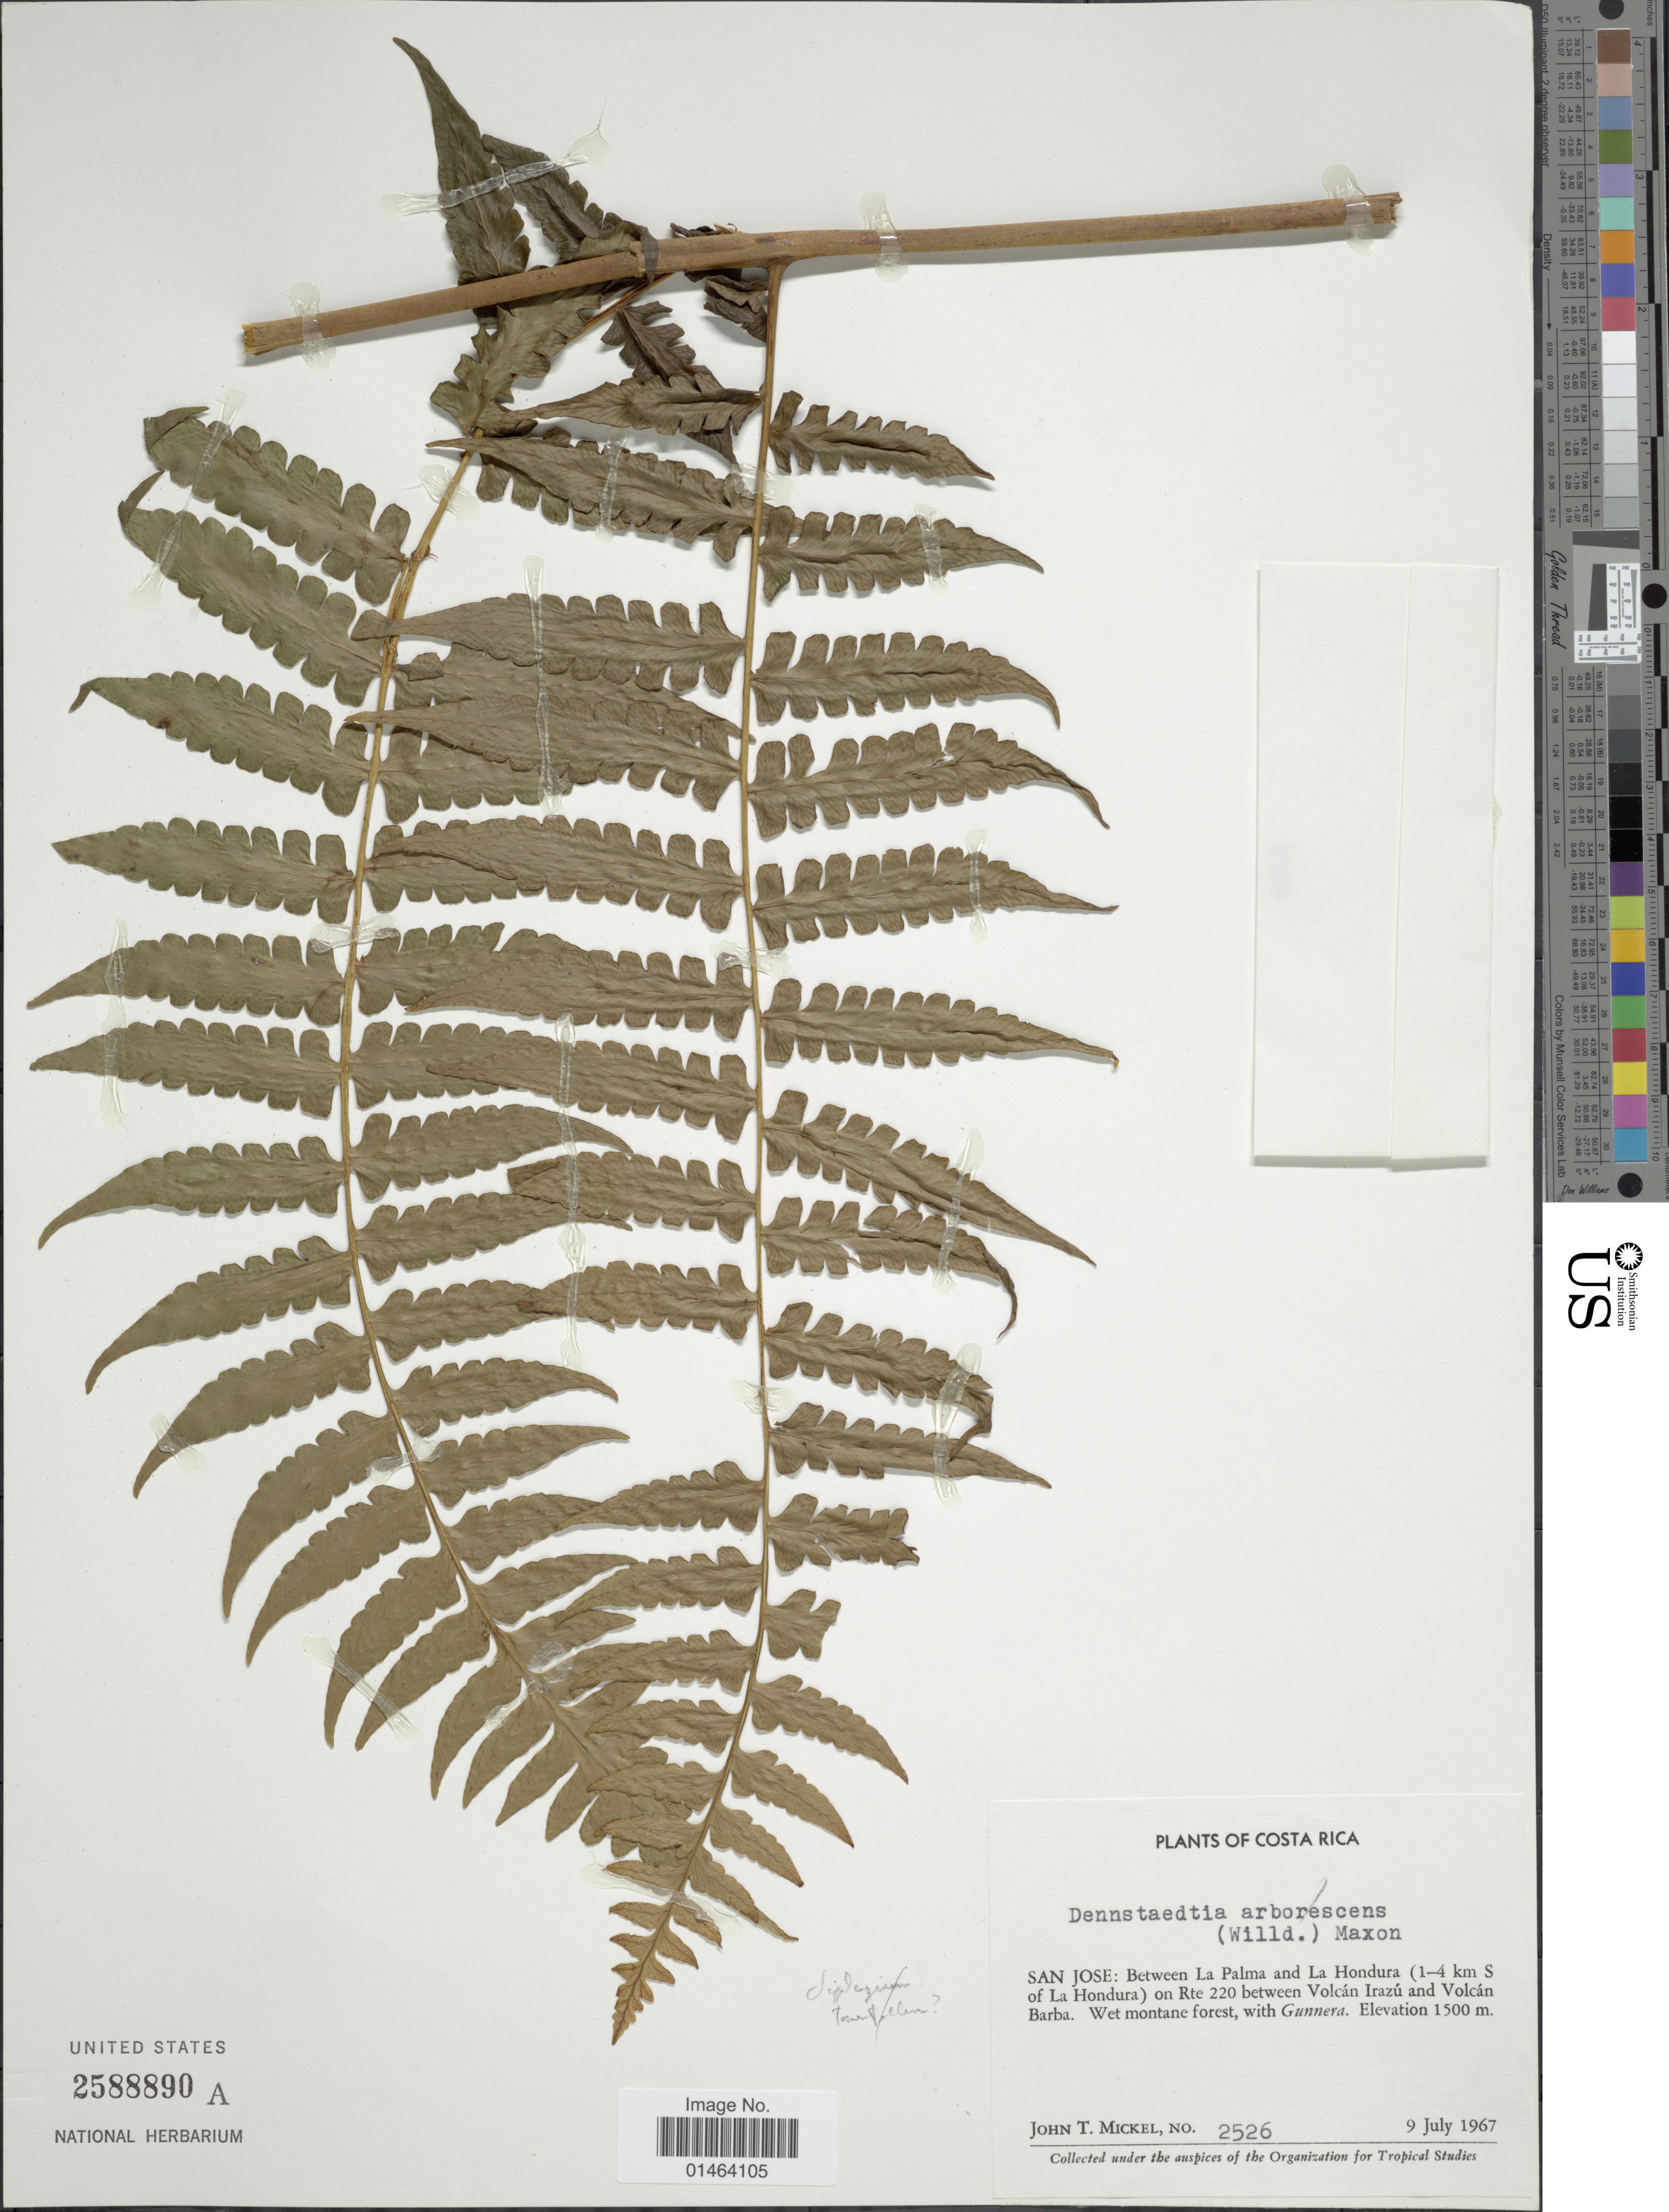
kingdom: Plantae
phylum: Tracheophyta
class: Polypodiopsida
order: Polypodiales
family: Dennstaedtiaceae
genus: Dennstaedtia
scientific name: Dennstaedtia coronata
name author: (Sodiro) C. Chr.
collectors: J. T. Mickel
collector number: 2526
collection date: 1967-07-09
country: Costa Rica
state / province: San José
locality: Costa Rica, between La Palma and La Hondura (1-4 km S of La Hondura) on Rte 220 between Volcan Irazu and Volcan Barba. Wet montane forest, with Gunnera.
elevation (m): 1500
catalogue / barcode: US 2588890A